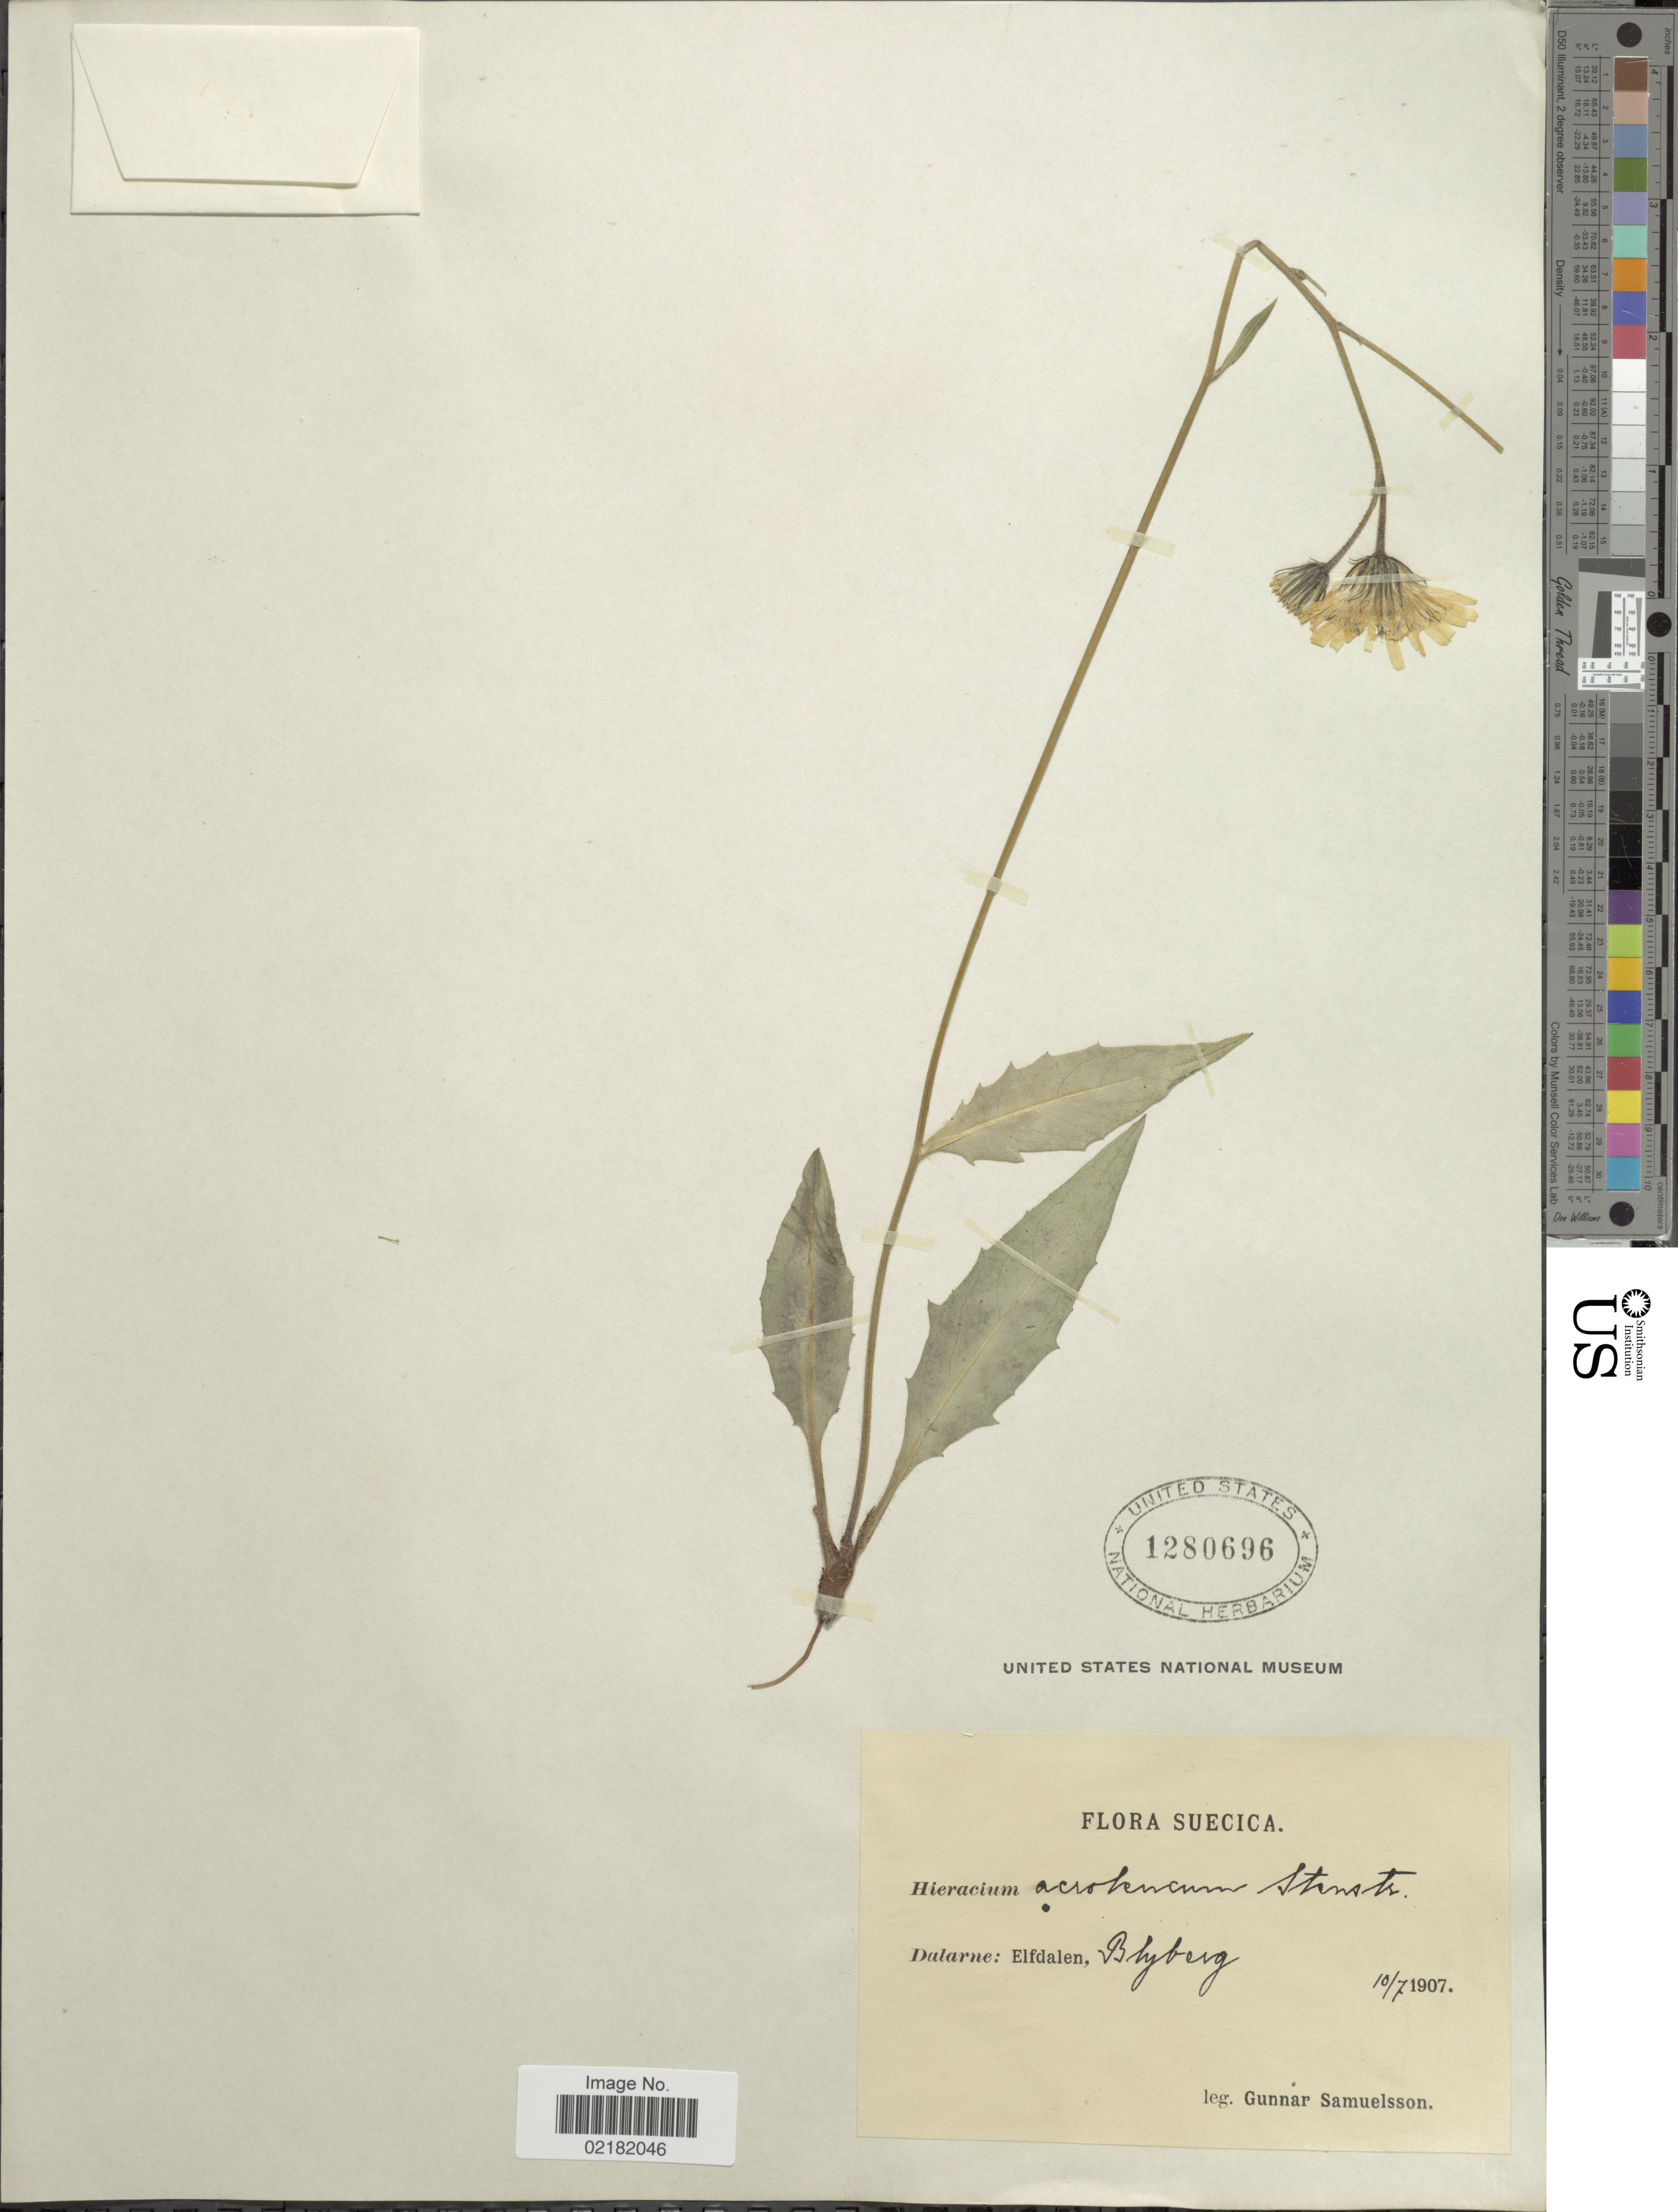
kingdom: Plantae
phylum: Tracheophyta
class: Magnoliopsida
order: Asterales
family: Asteraceae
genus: Hieracium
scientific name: Hieracium acroleucum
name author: Stenstr. ex Dahlst.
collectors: G. Samuelsson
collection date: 1907-07-10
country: Sweden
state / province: Dalarna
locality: Suecica, Elfdalen, Blyberg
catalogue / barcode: US 1280696